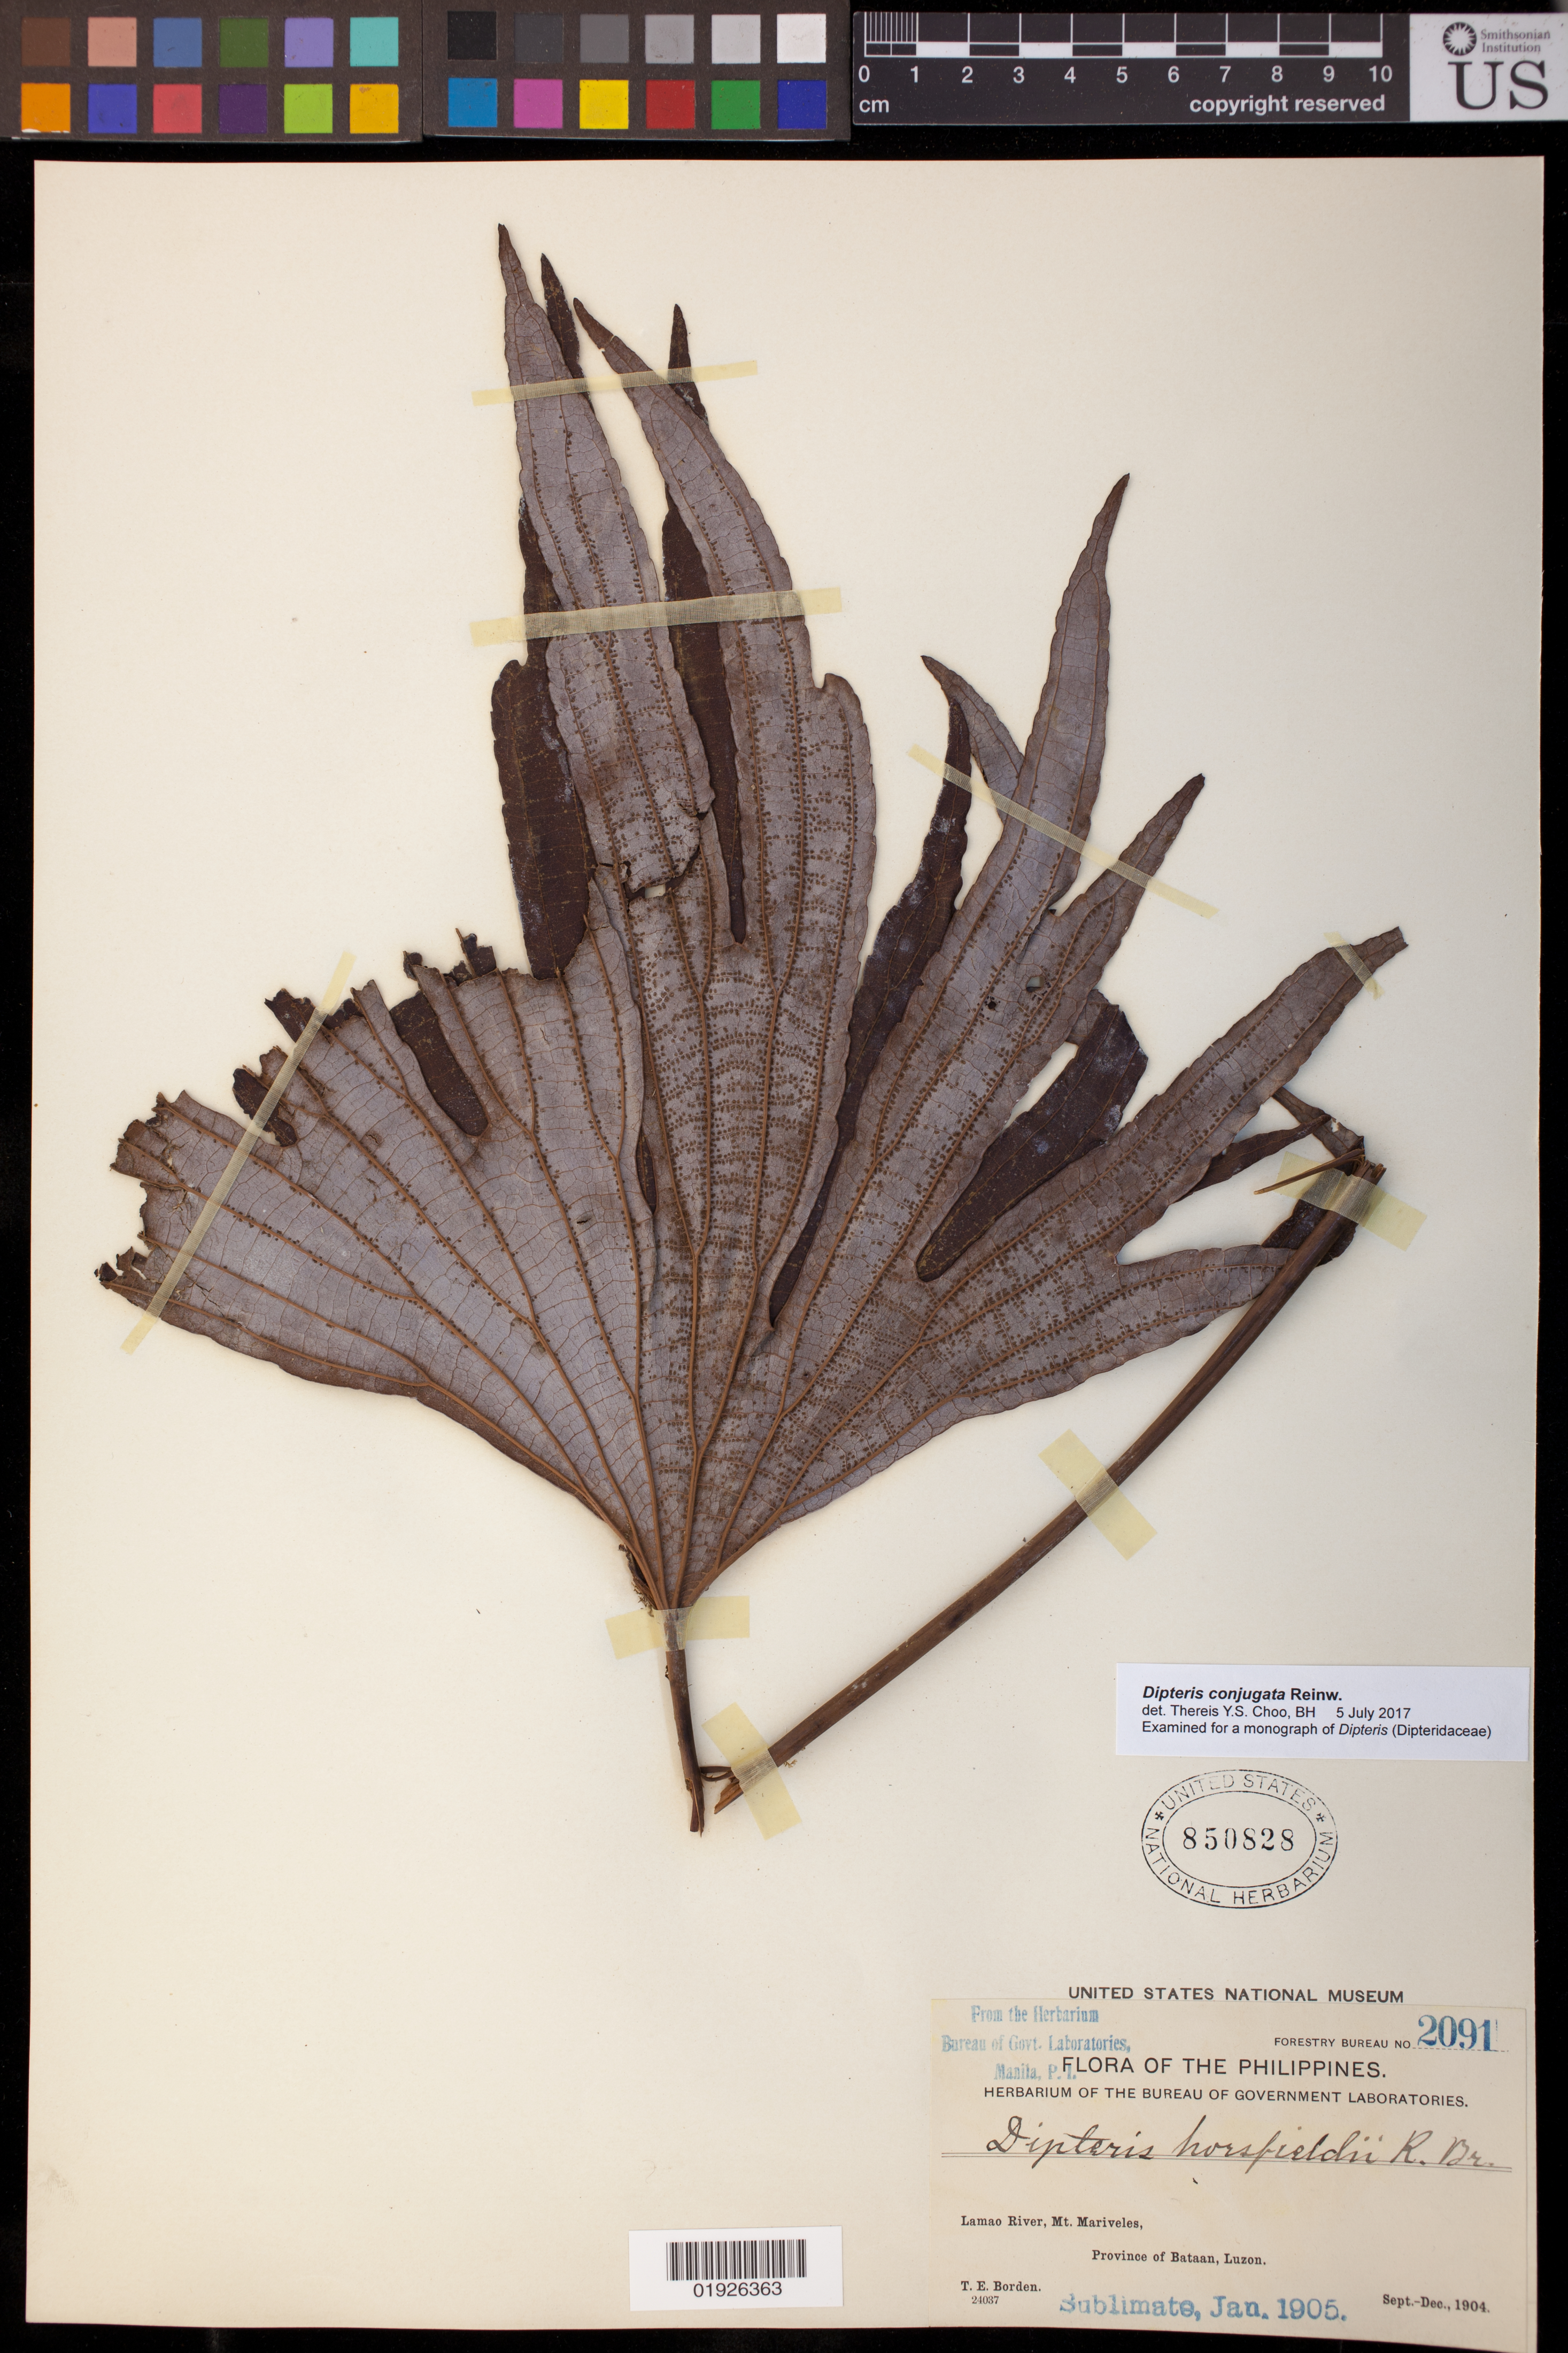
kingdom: Plantae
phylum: Tracheophyta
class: Polypodiopsida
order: Gleicheniales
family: Dipteridaceae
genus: Dipteris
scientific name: Dipteris conjugata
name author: Reinw.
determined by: Choo, Thereis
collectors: T. E. Borden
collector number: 2091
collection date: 1905-01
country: Philippines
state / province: Central Luzon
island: Luzon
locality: Lamao River, Mt. Mariveles, Province of Bataan, Luzon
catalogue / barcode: US 850828